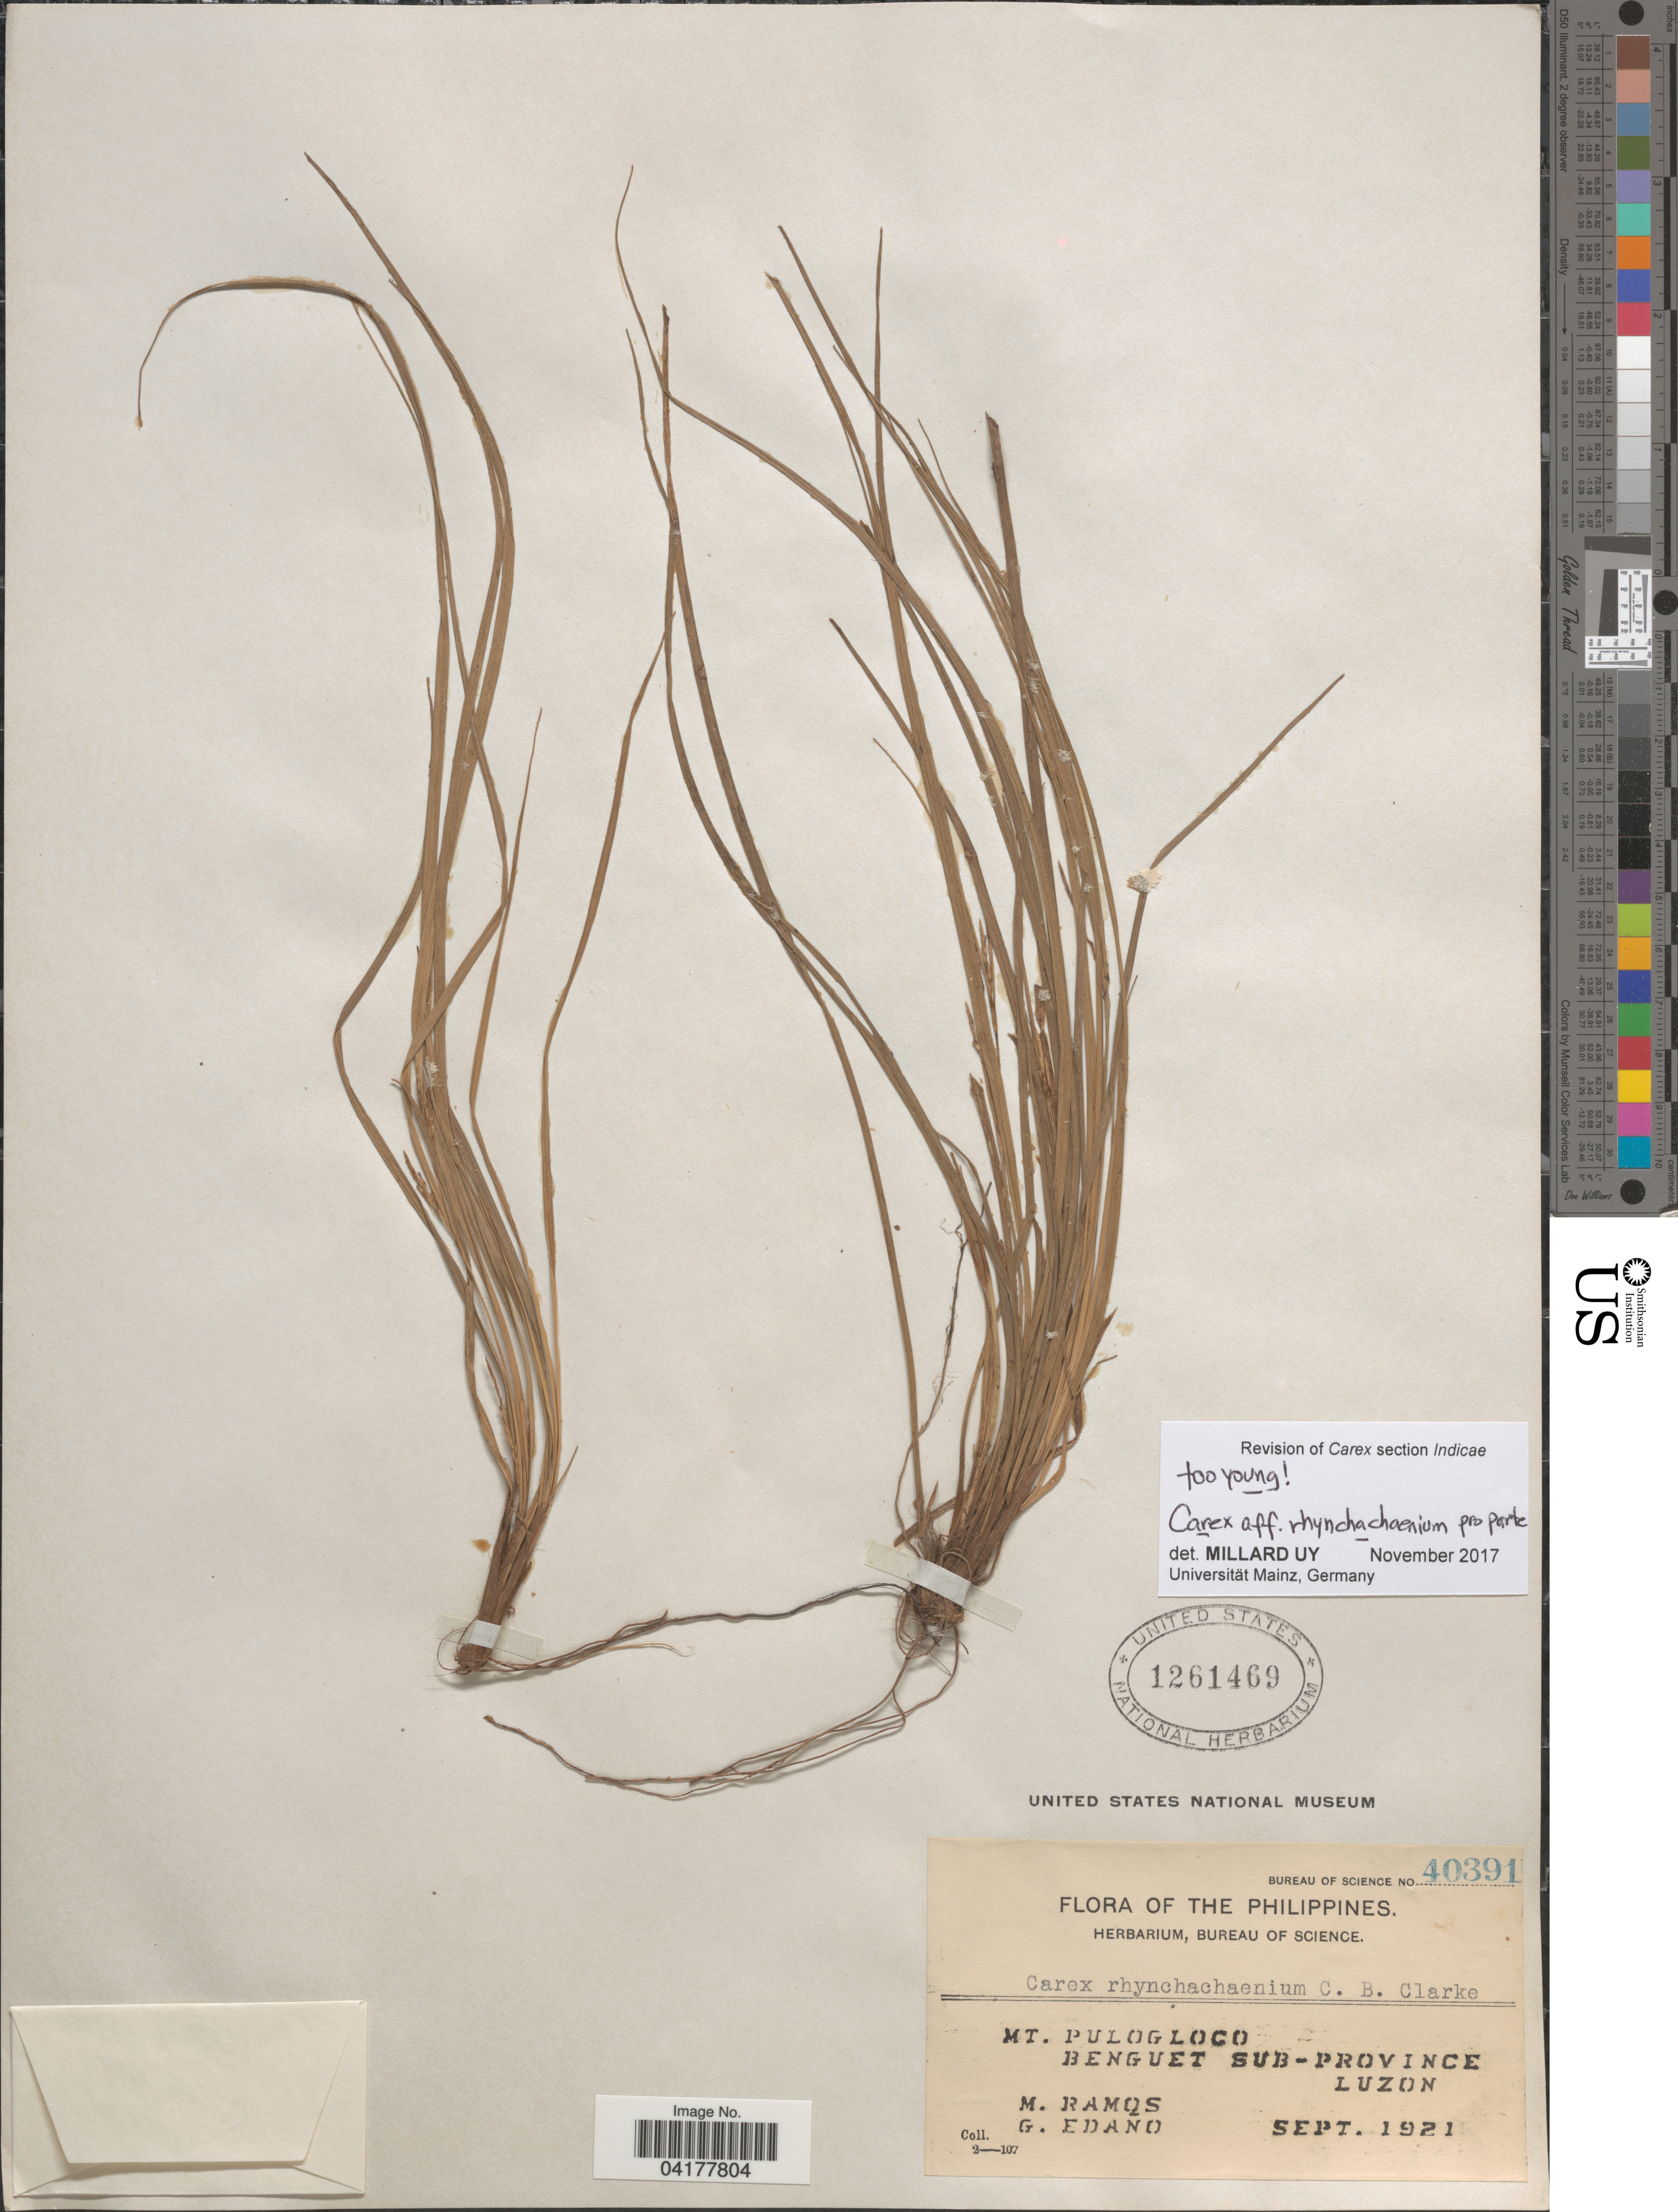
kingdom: Plantae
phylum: Tracheophyta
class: Liliopsida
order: Poales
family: Cyperaceae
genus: Carex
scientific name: Carex rhynchachenium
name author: C.B. Clarke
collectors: M. Ramos & G. Edaño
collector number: Bureau of Science 40391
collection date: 1921-09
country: Philippines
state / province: Cordillera (Administrative Region)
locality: Mt. Pulogloco. Benguet Sub-Province. Luzon.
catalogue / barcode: US 1261469